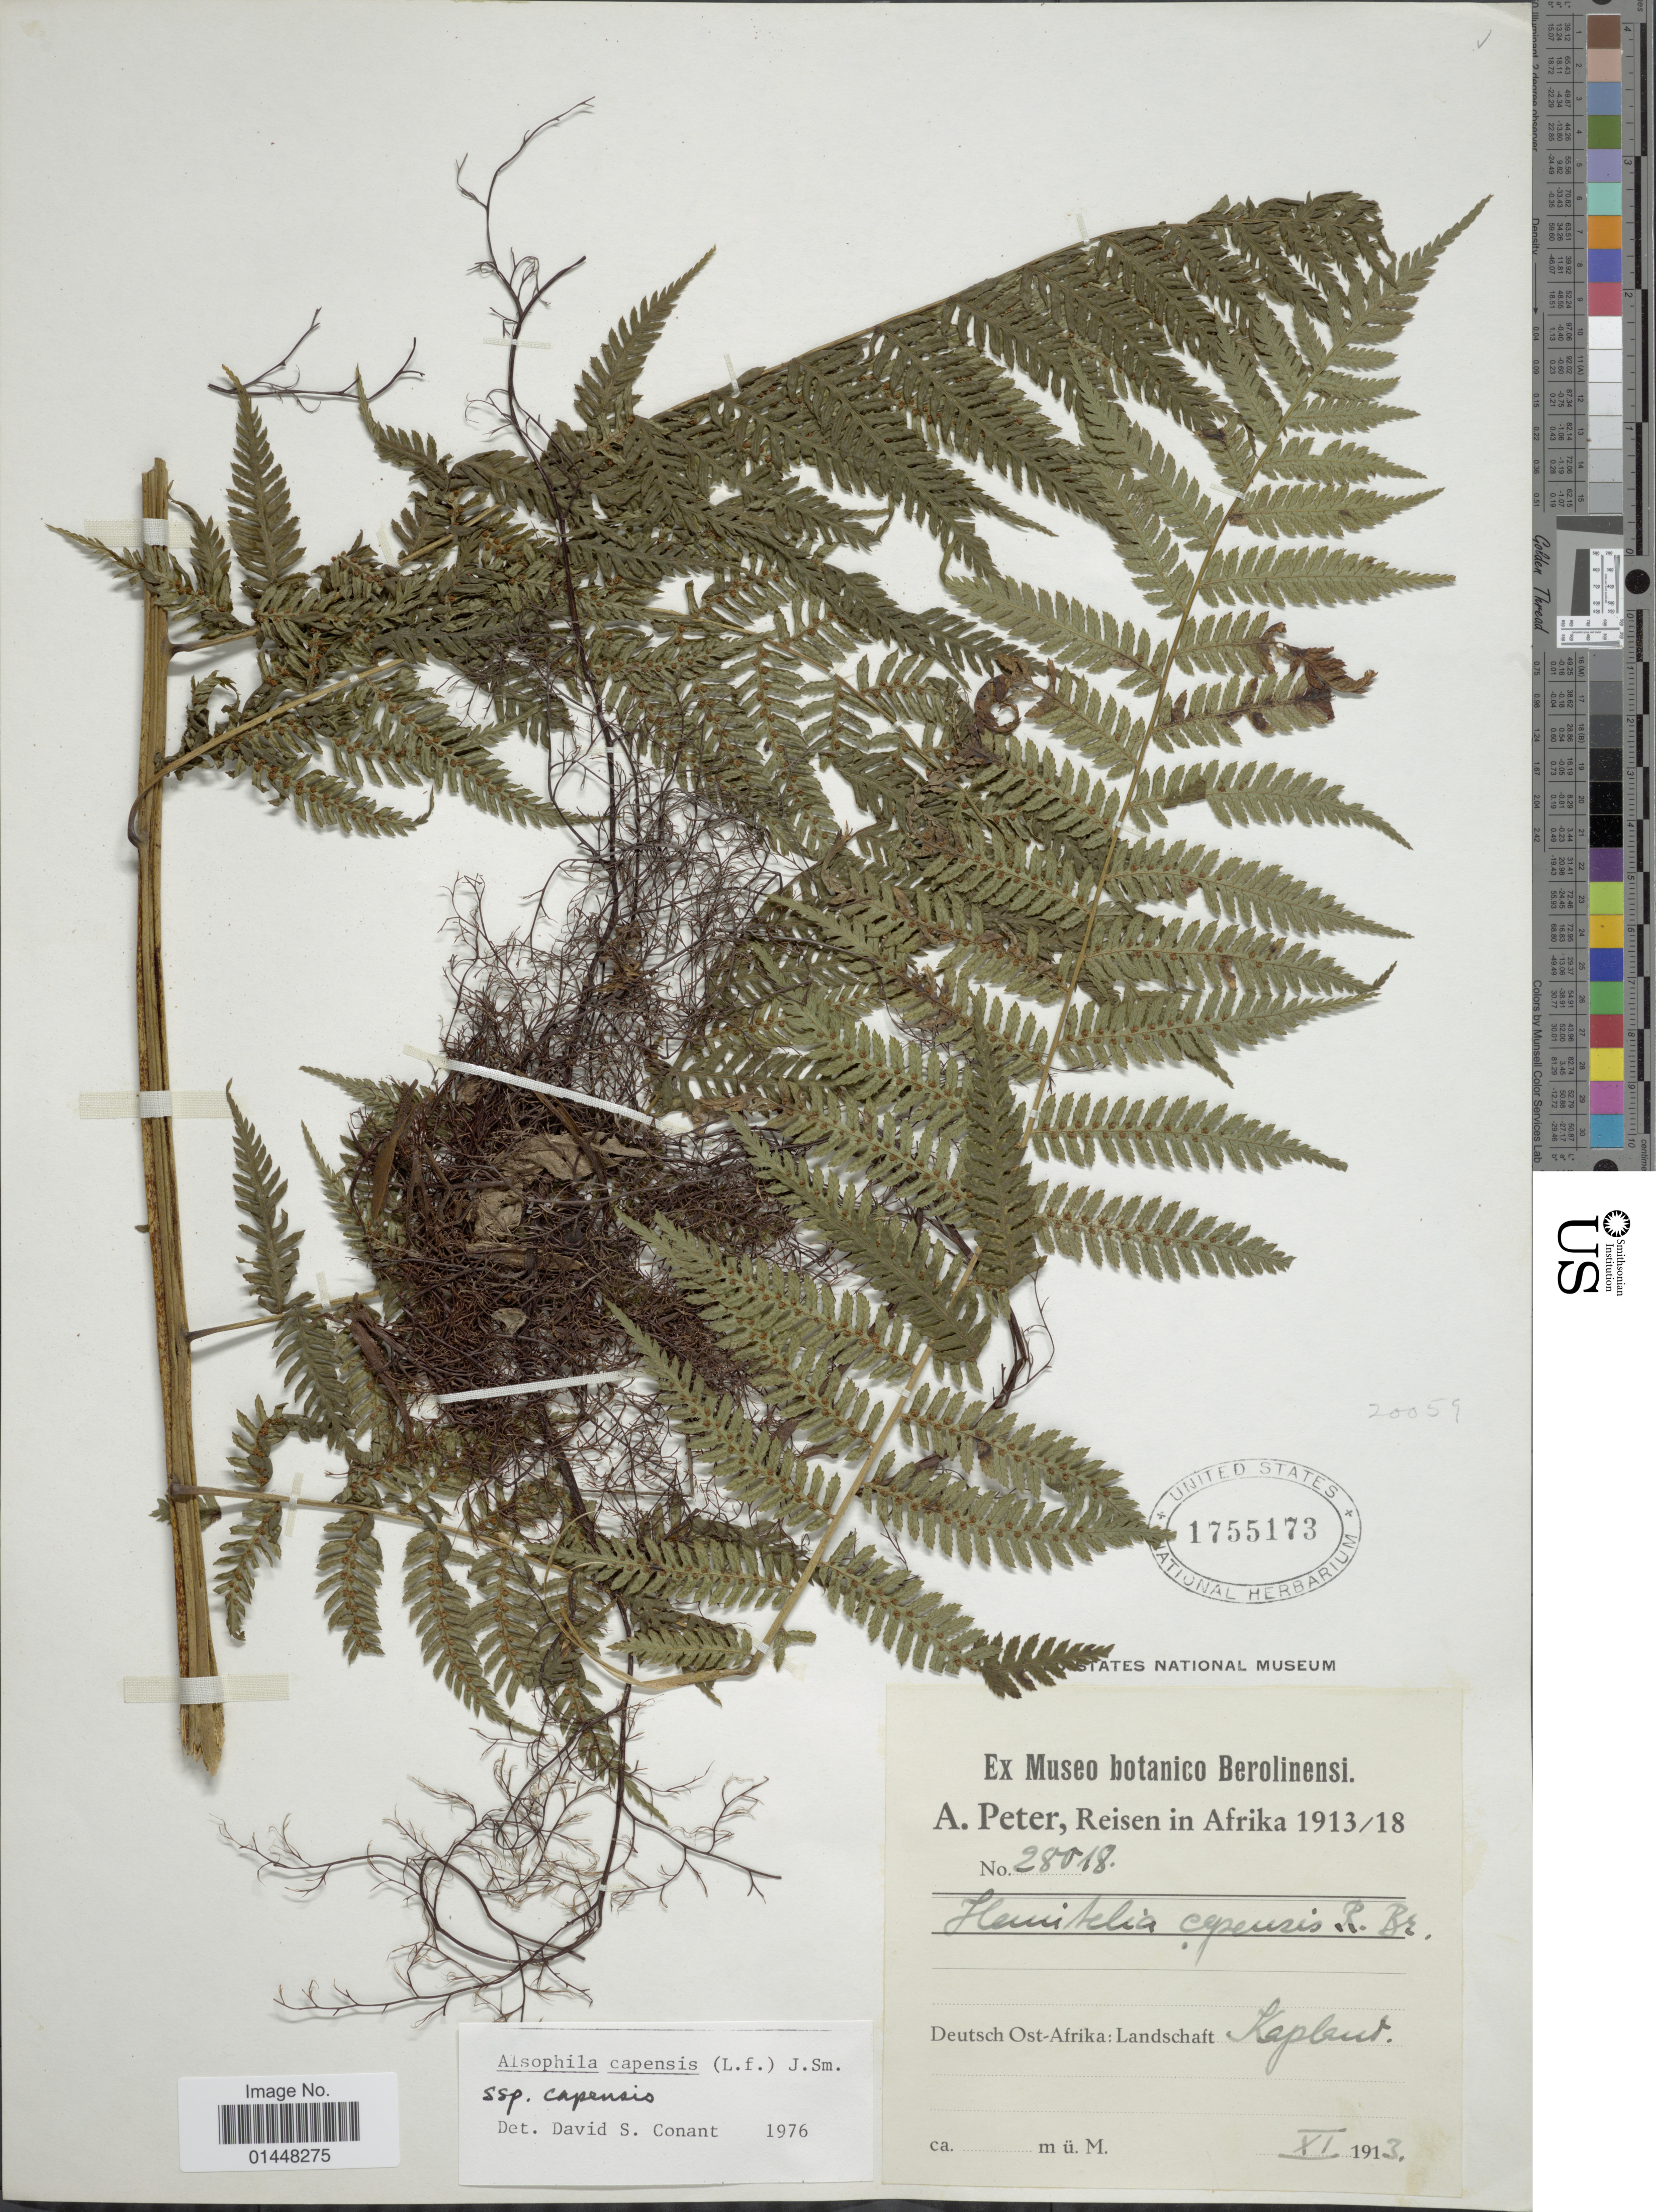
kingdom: Plantae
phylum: Tracheophyta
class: Polypodiopsida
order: Cyatheales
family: Cyatheaceae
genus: Gymnosphaera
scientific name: Gymnosphaera capensis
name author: (L. f.)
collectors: A. Peter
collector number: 28018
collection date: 1913-11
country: South Africa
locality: Deutsch Ost-Afrika: Kapland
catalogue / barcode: US 1755173